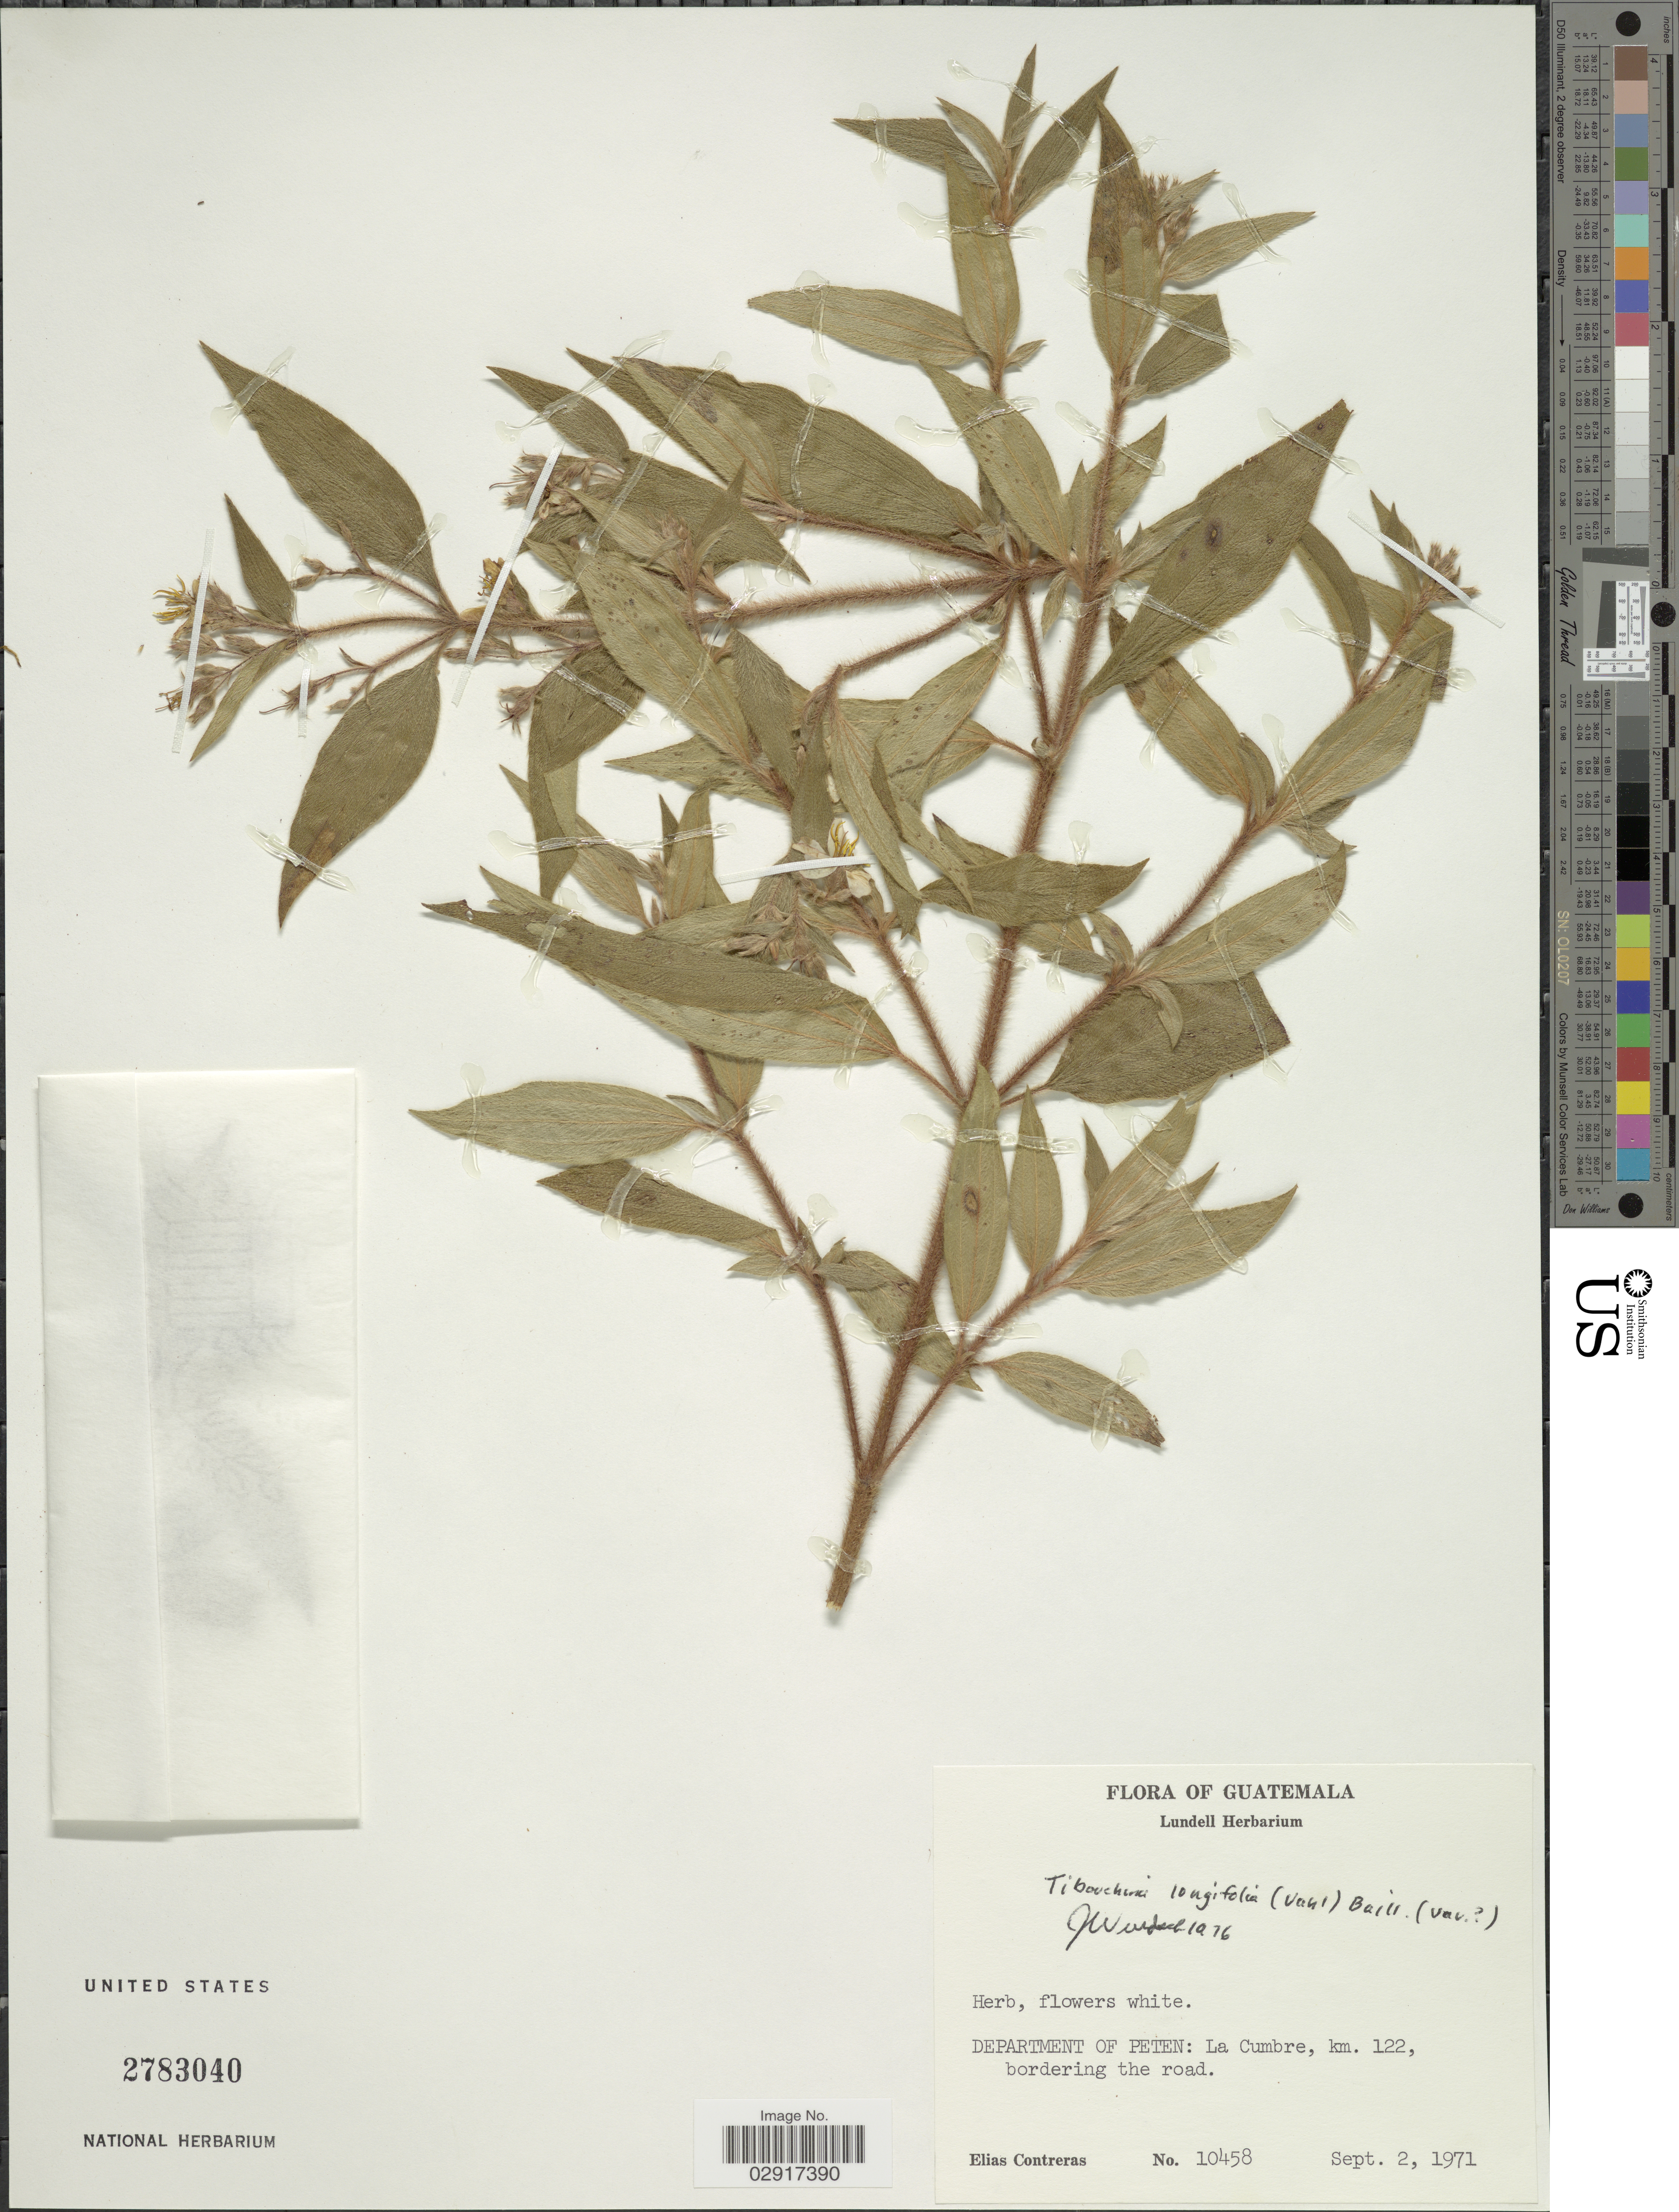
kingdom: Plantae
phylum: Tracheophyta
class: Magnoliopsida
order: Myrtales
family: Melastomataceae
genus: Chaetogastra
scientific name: Chaetogastra longifolia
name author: (Vahl) DC.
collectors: E. Contreras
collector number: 10458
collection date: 1971-09-02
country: Guatemala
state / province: El Petén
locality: Department of Peten: La Cumbre, km. 122, bordering the road.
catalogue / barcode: US 2783040